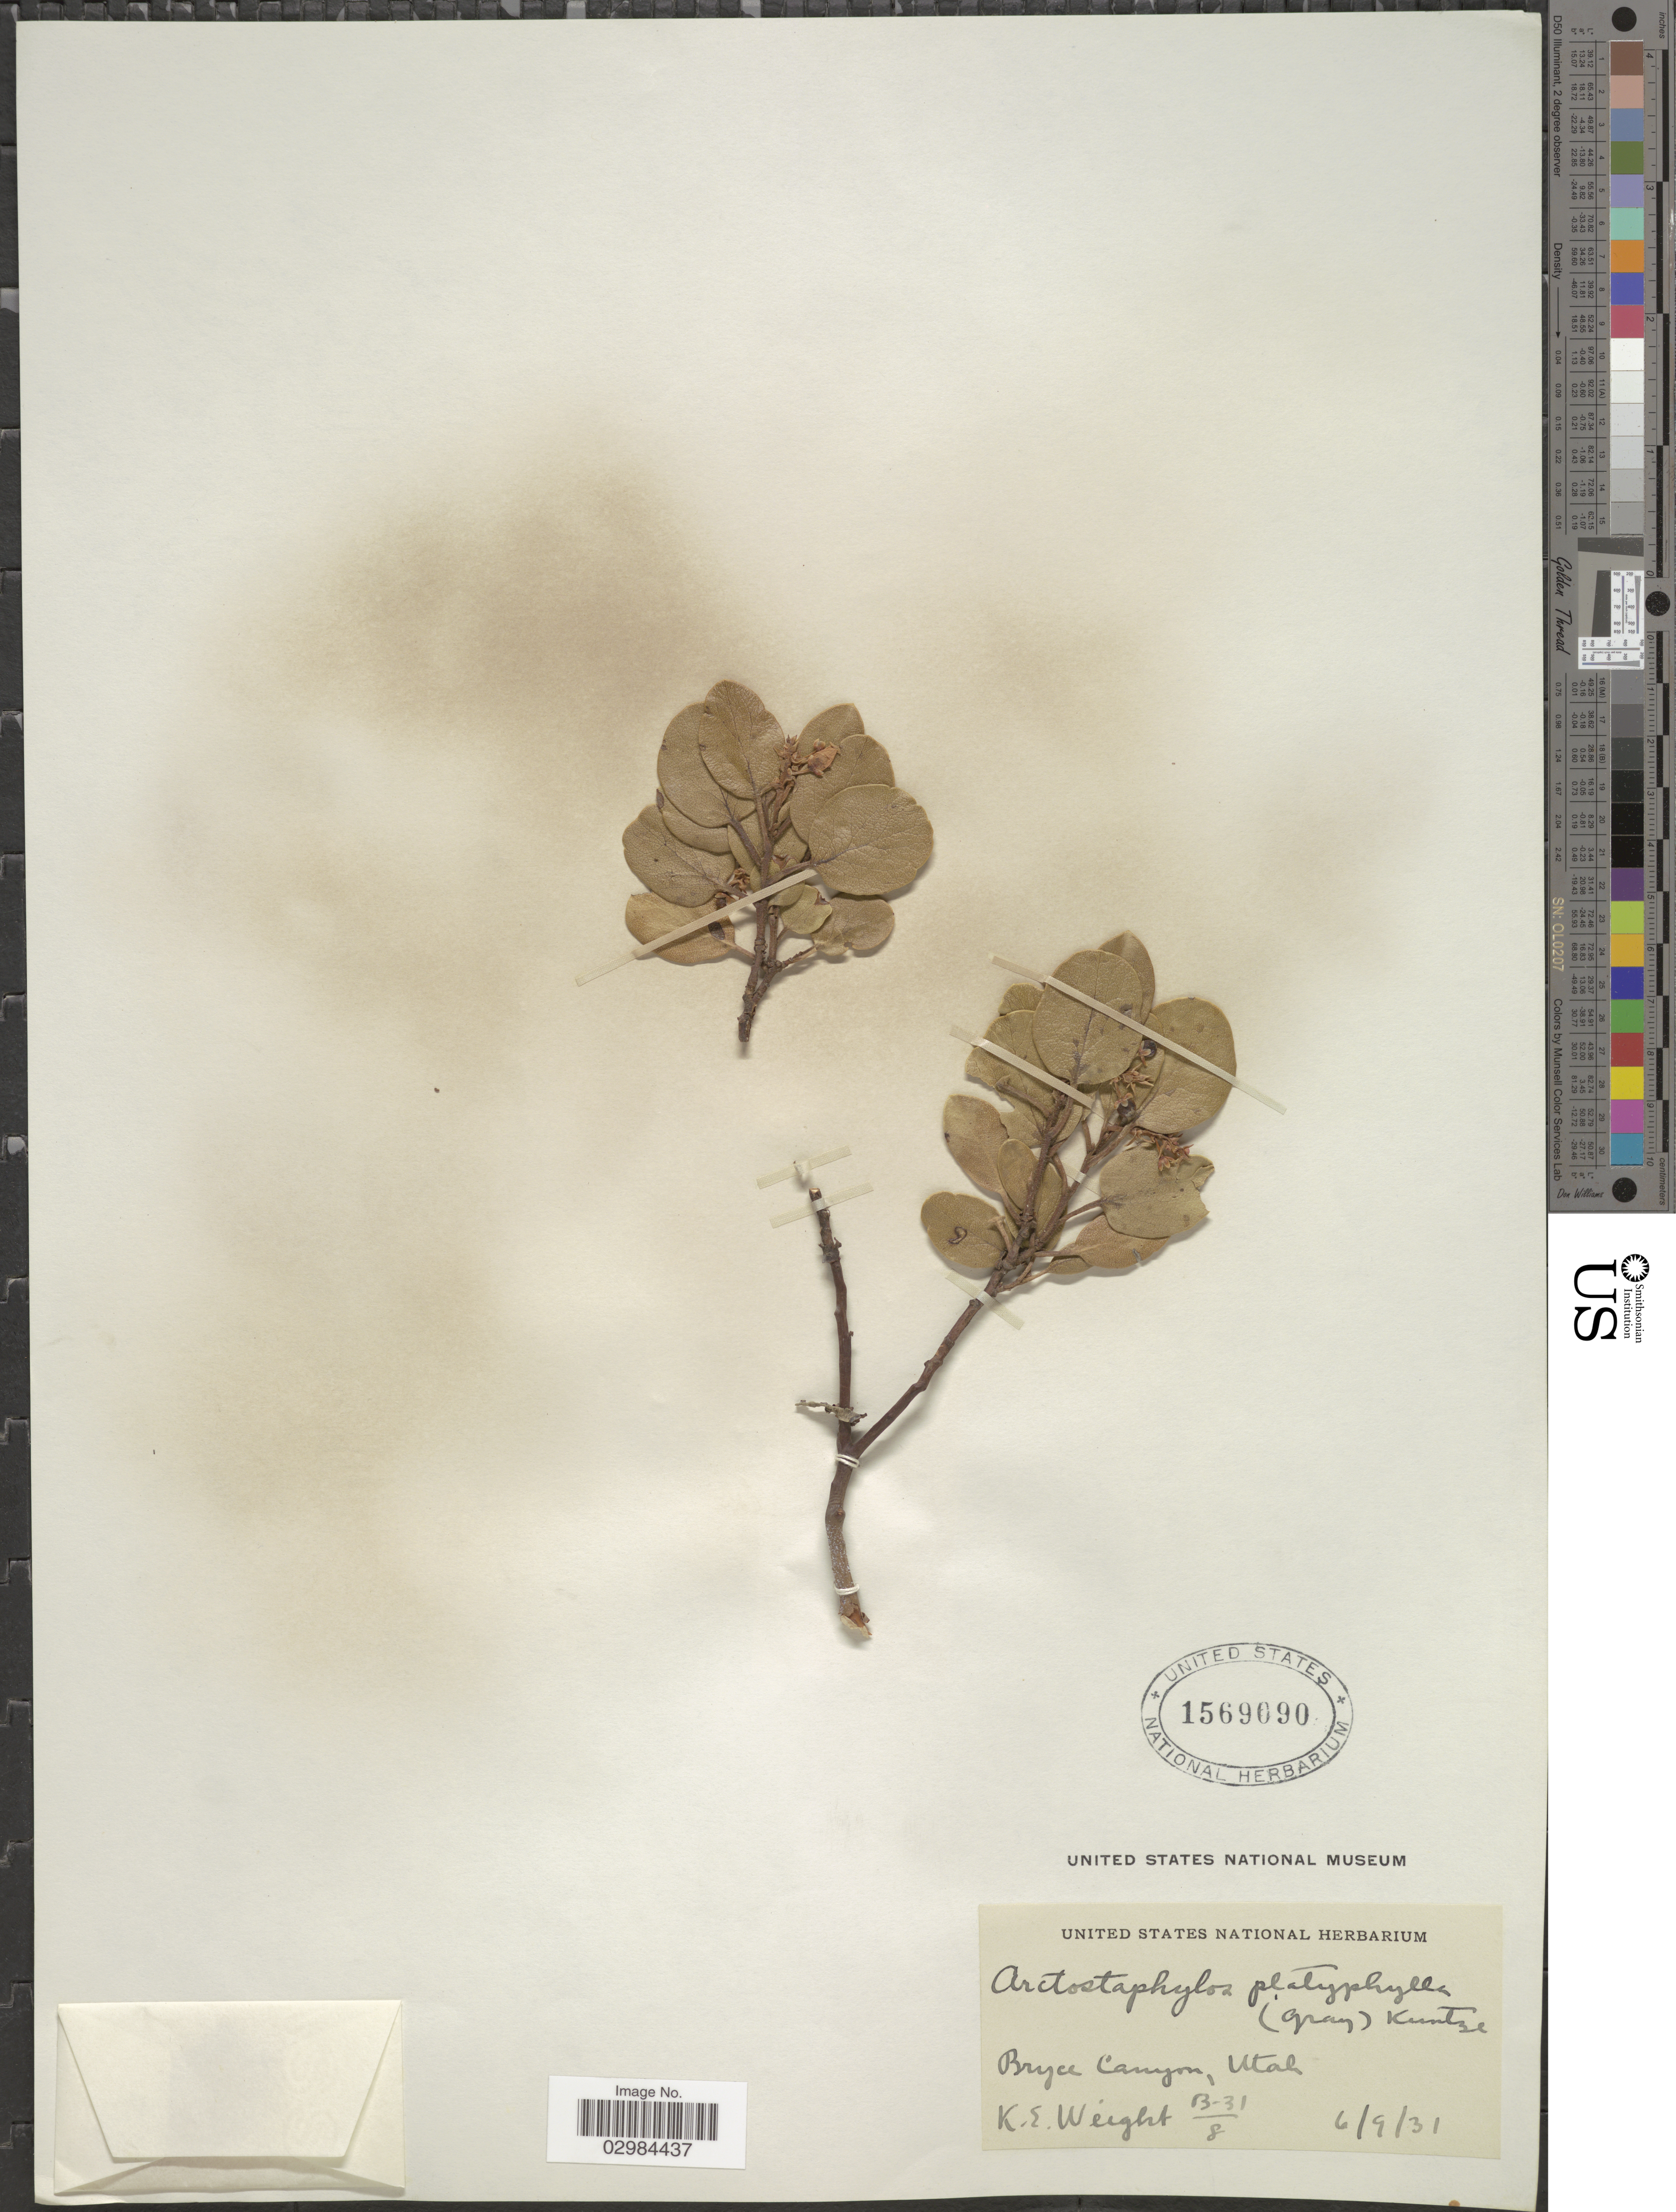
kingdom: Plantae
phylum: Tracheophyta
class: Magnoliopsida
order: Ericales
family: Ericaceae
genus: Arctostaphylos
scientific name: Arctostaphylos platyphylla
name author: (A. Gray) Kuntze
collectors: K. Weight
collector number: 13-3/8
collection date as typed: Transcribed d/m/y: 9/6/31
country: United States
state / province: Utah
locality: Bryce Canyon.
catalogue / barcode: US 1569090